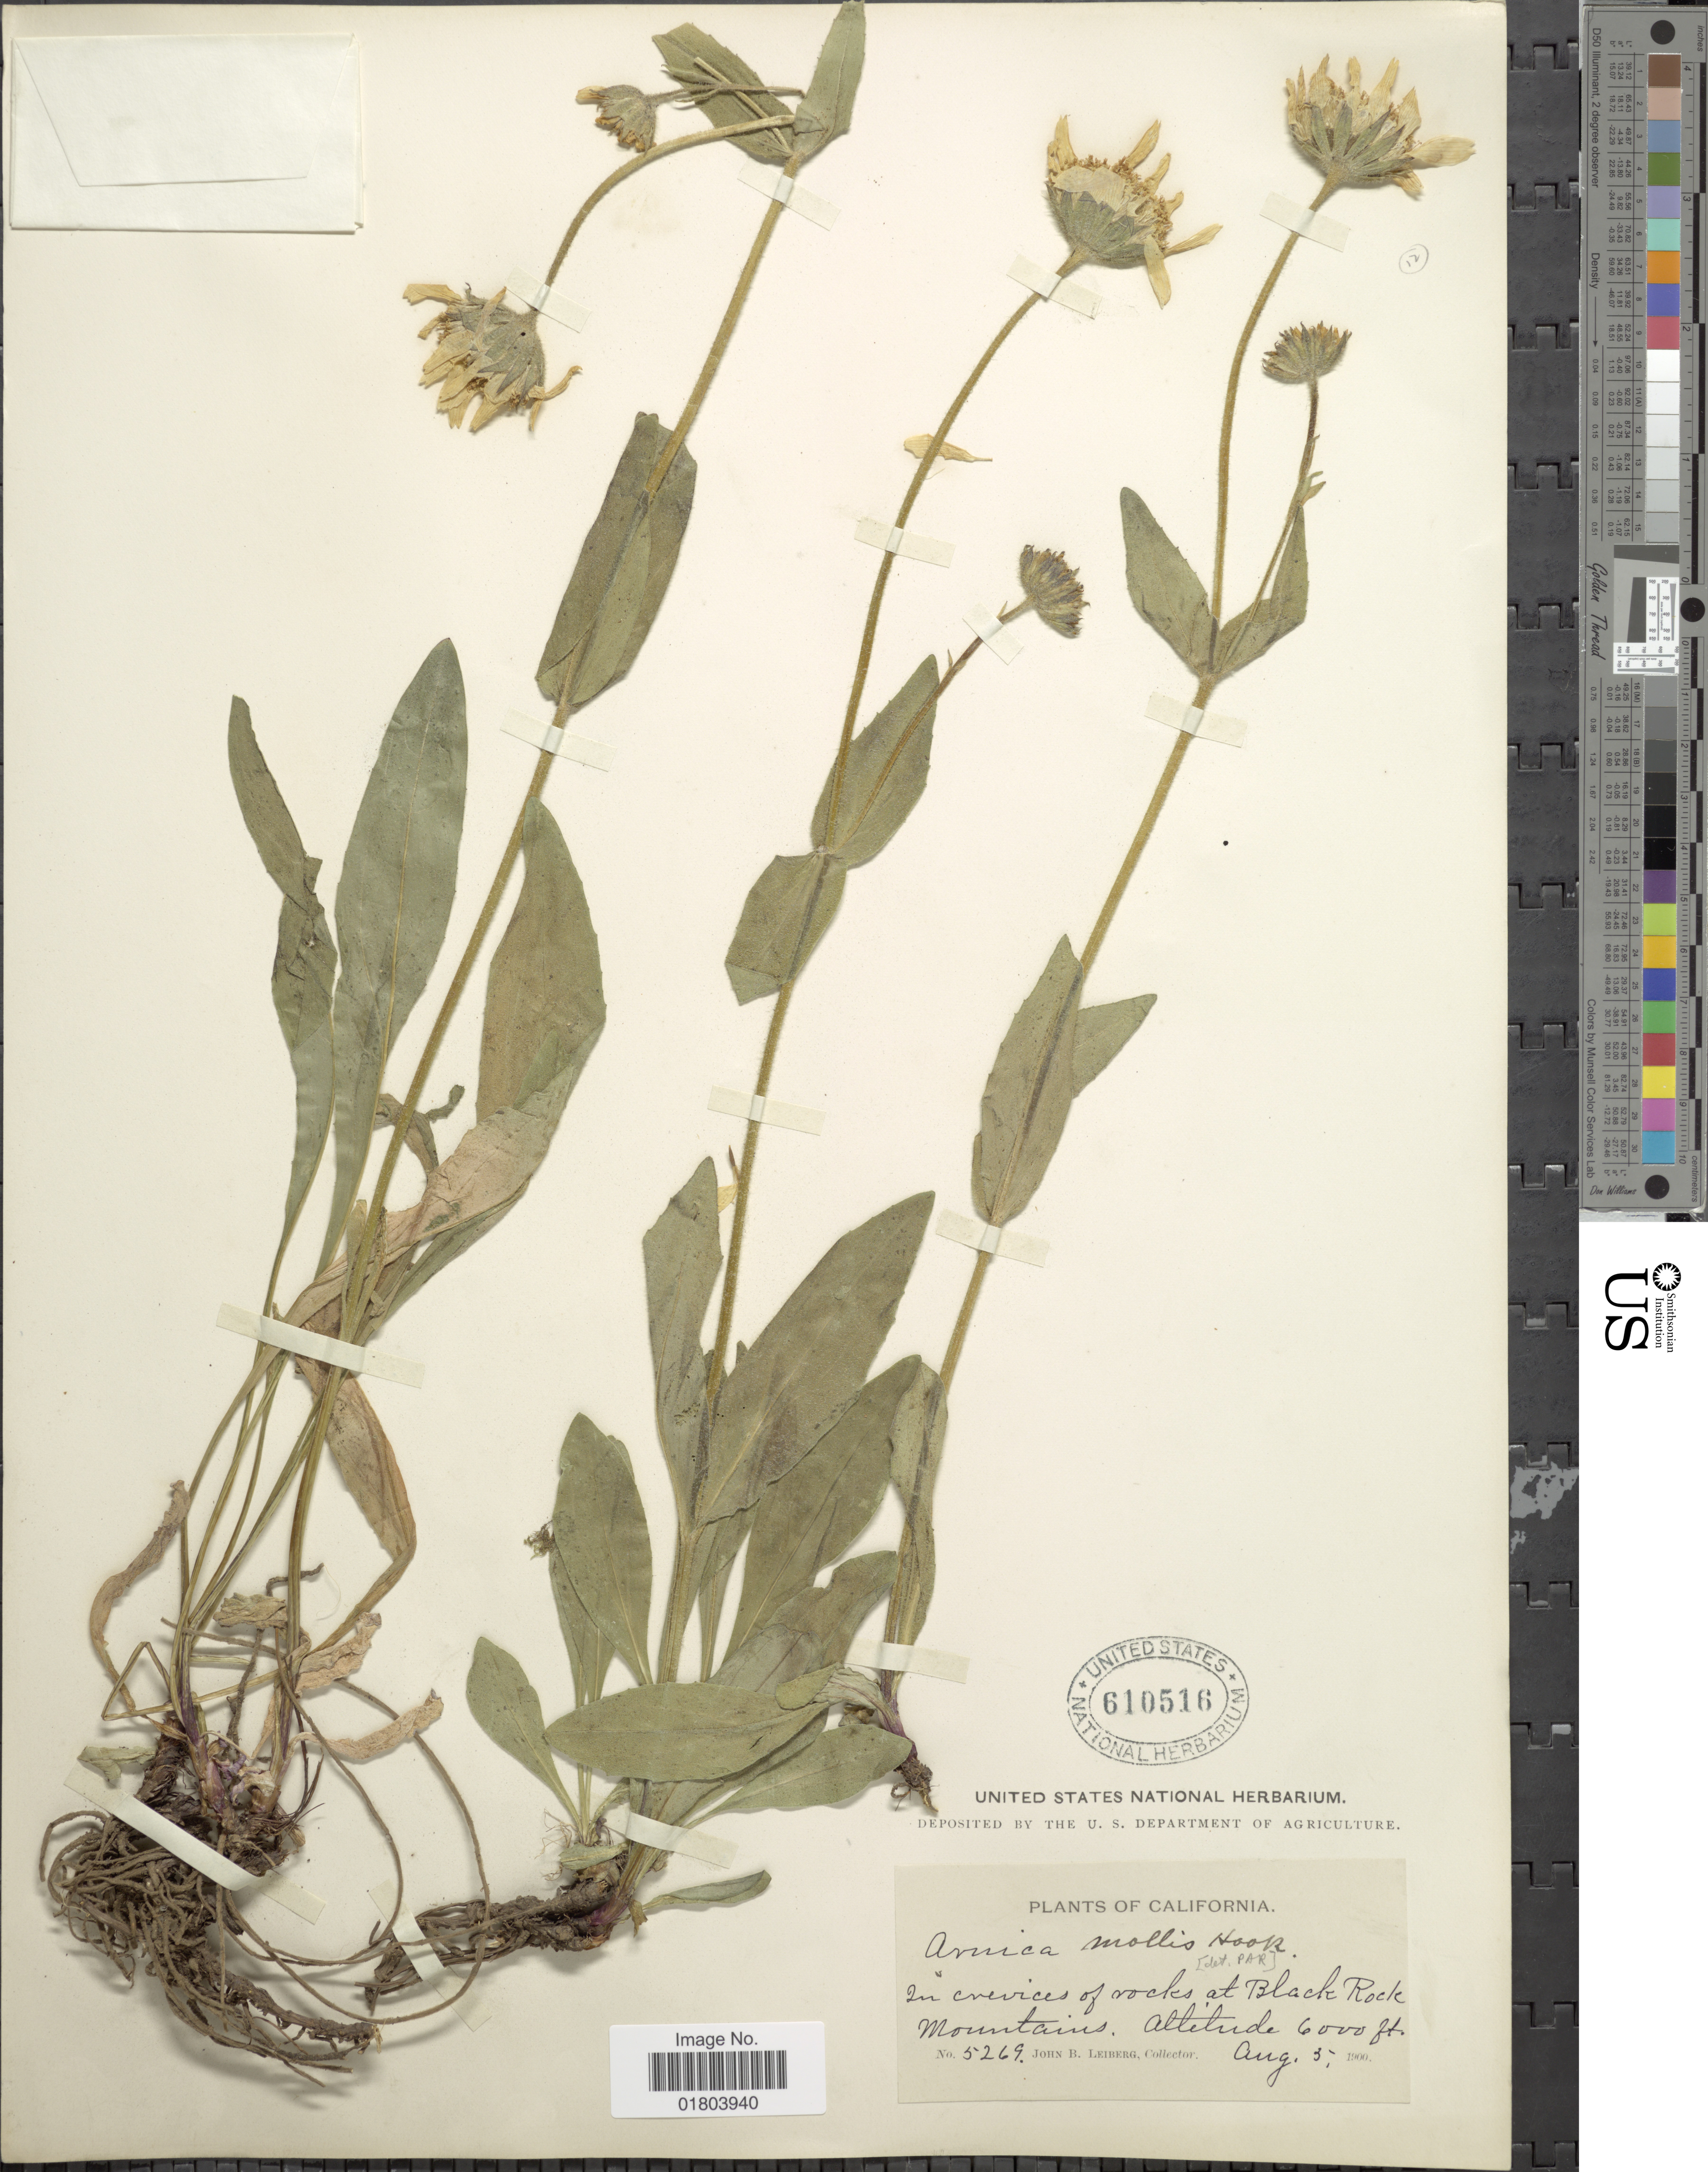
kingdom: Plantae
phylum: Tracheophyta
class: Magnoliopsida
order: Asterales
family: Asteraceae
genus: Arnica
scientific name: Arnica mollis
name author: Hook.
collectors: J. B. Leiberg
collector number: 5269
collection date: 1900-08-05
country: United States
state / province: California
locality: In crevices of rocks at Black Rock Mountains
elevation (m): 1829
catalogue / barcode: US 610516